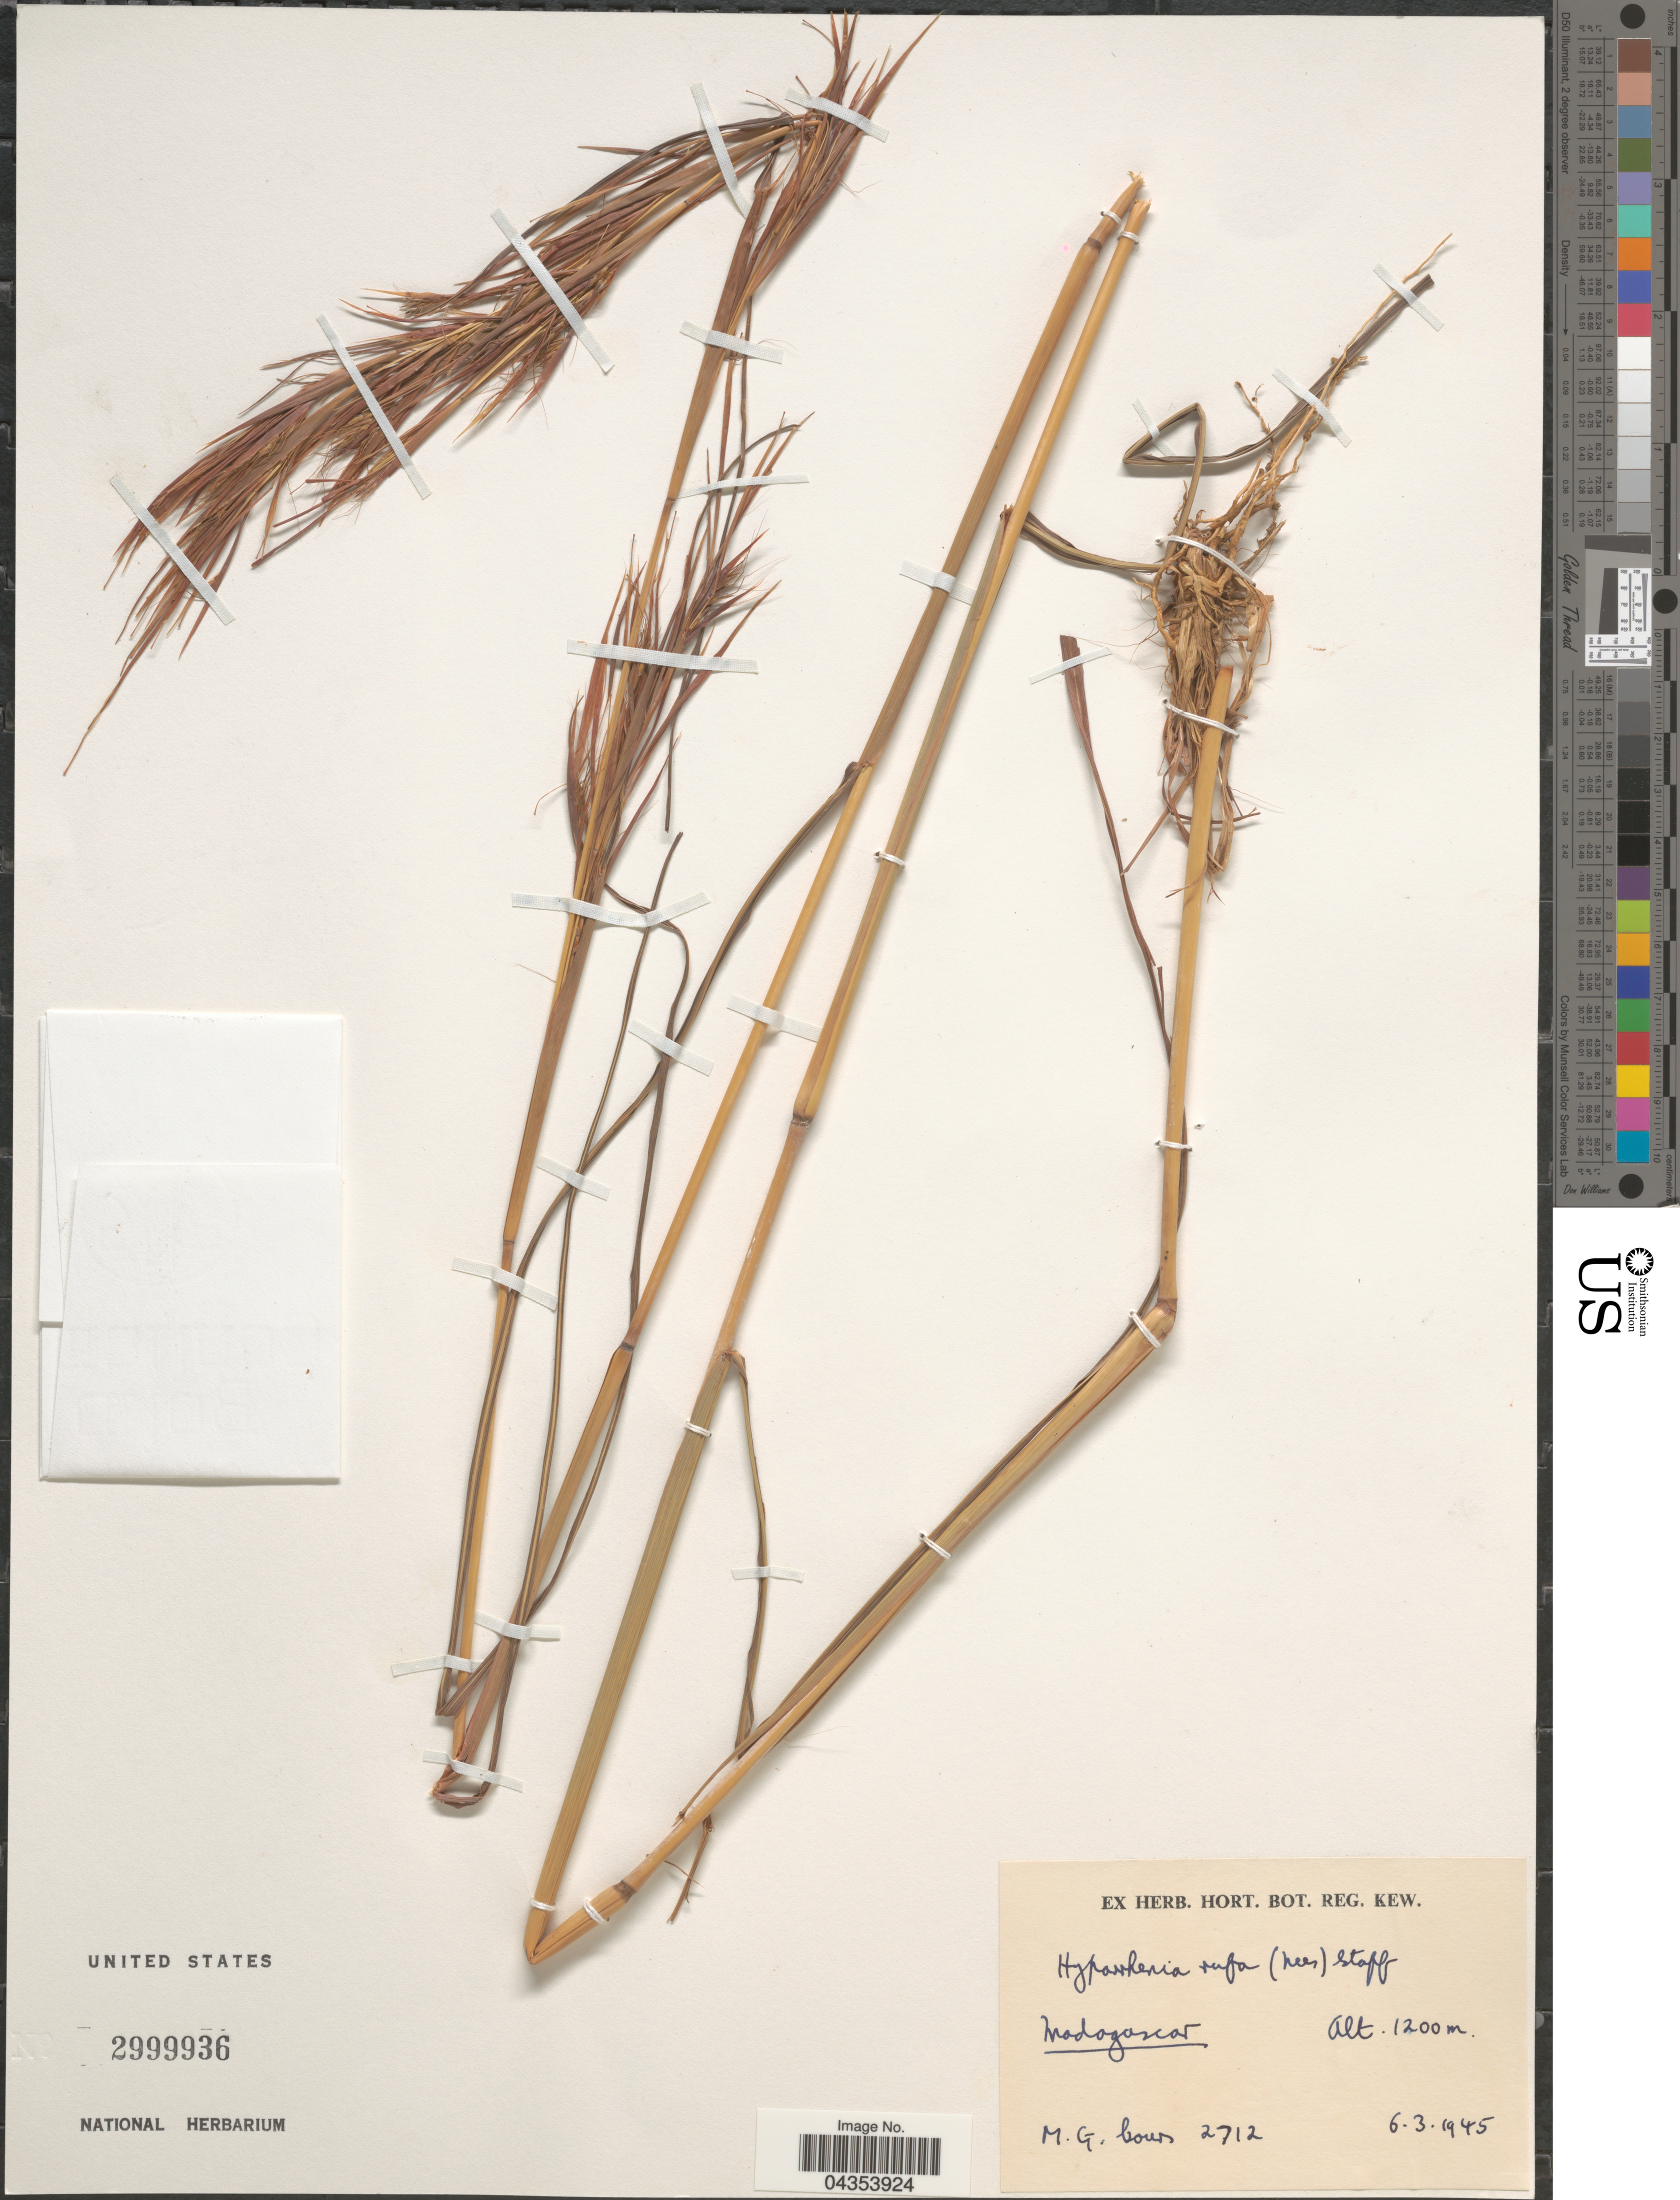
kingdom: Plantae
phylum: Tracheophyta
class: Liliopsida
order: Poales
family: Poaceae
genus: Hyparrhenia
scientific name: Hyparrhenia rufa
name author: (Nees) Stapf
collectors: M. Cours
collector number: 2712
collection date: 1945-03-06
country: Madagascar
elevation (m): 1200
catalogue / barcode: US 2999936